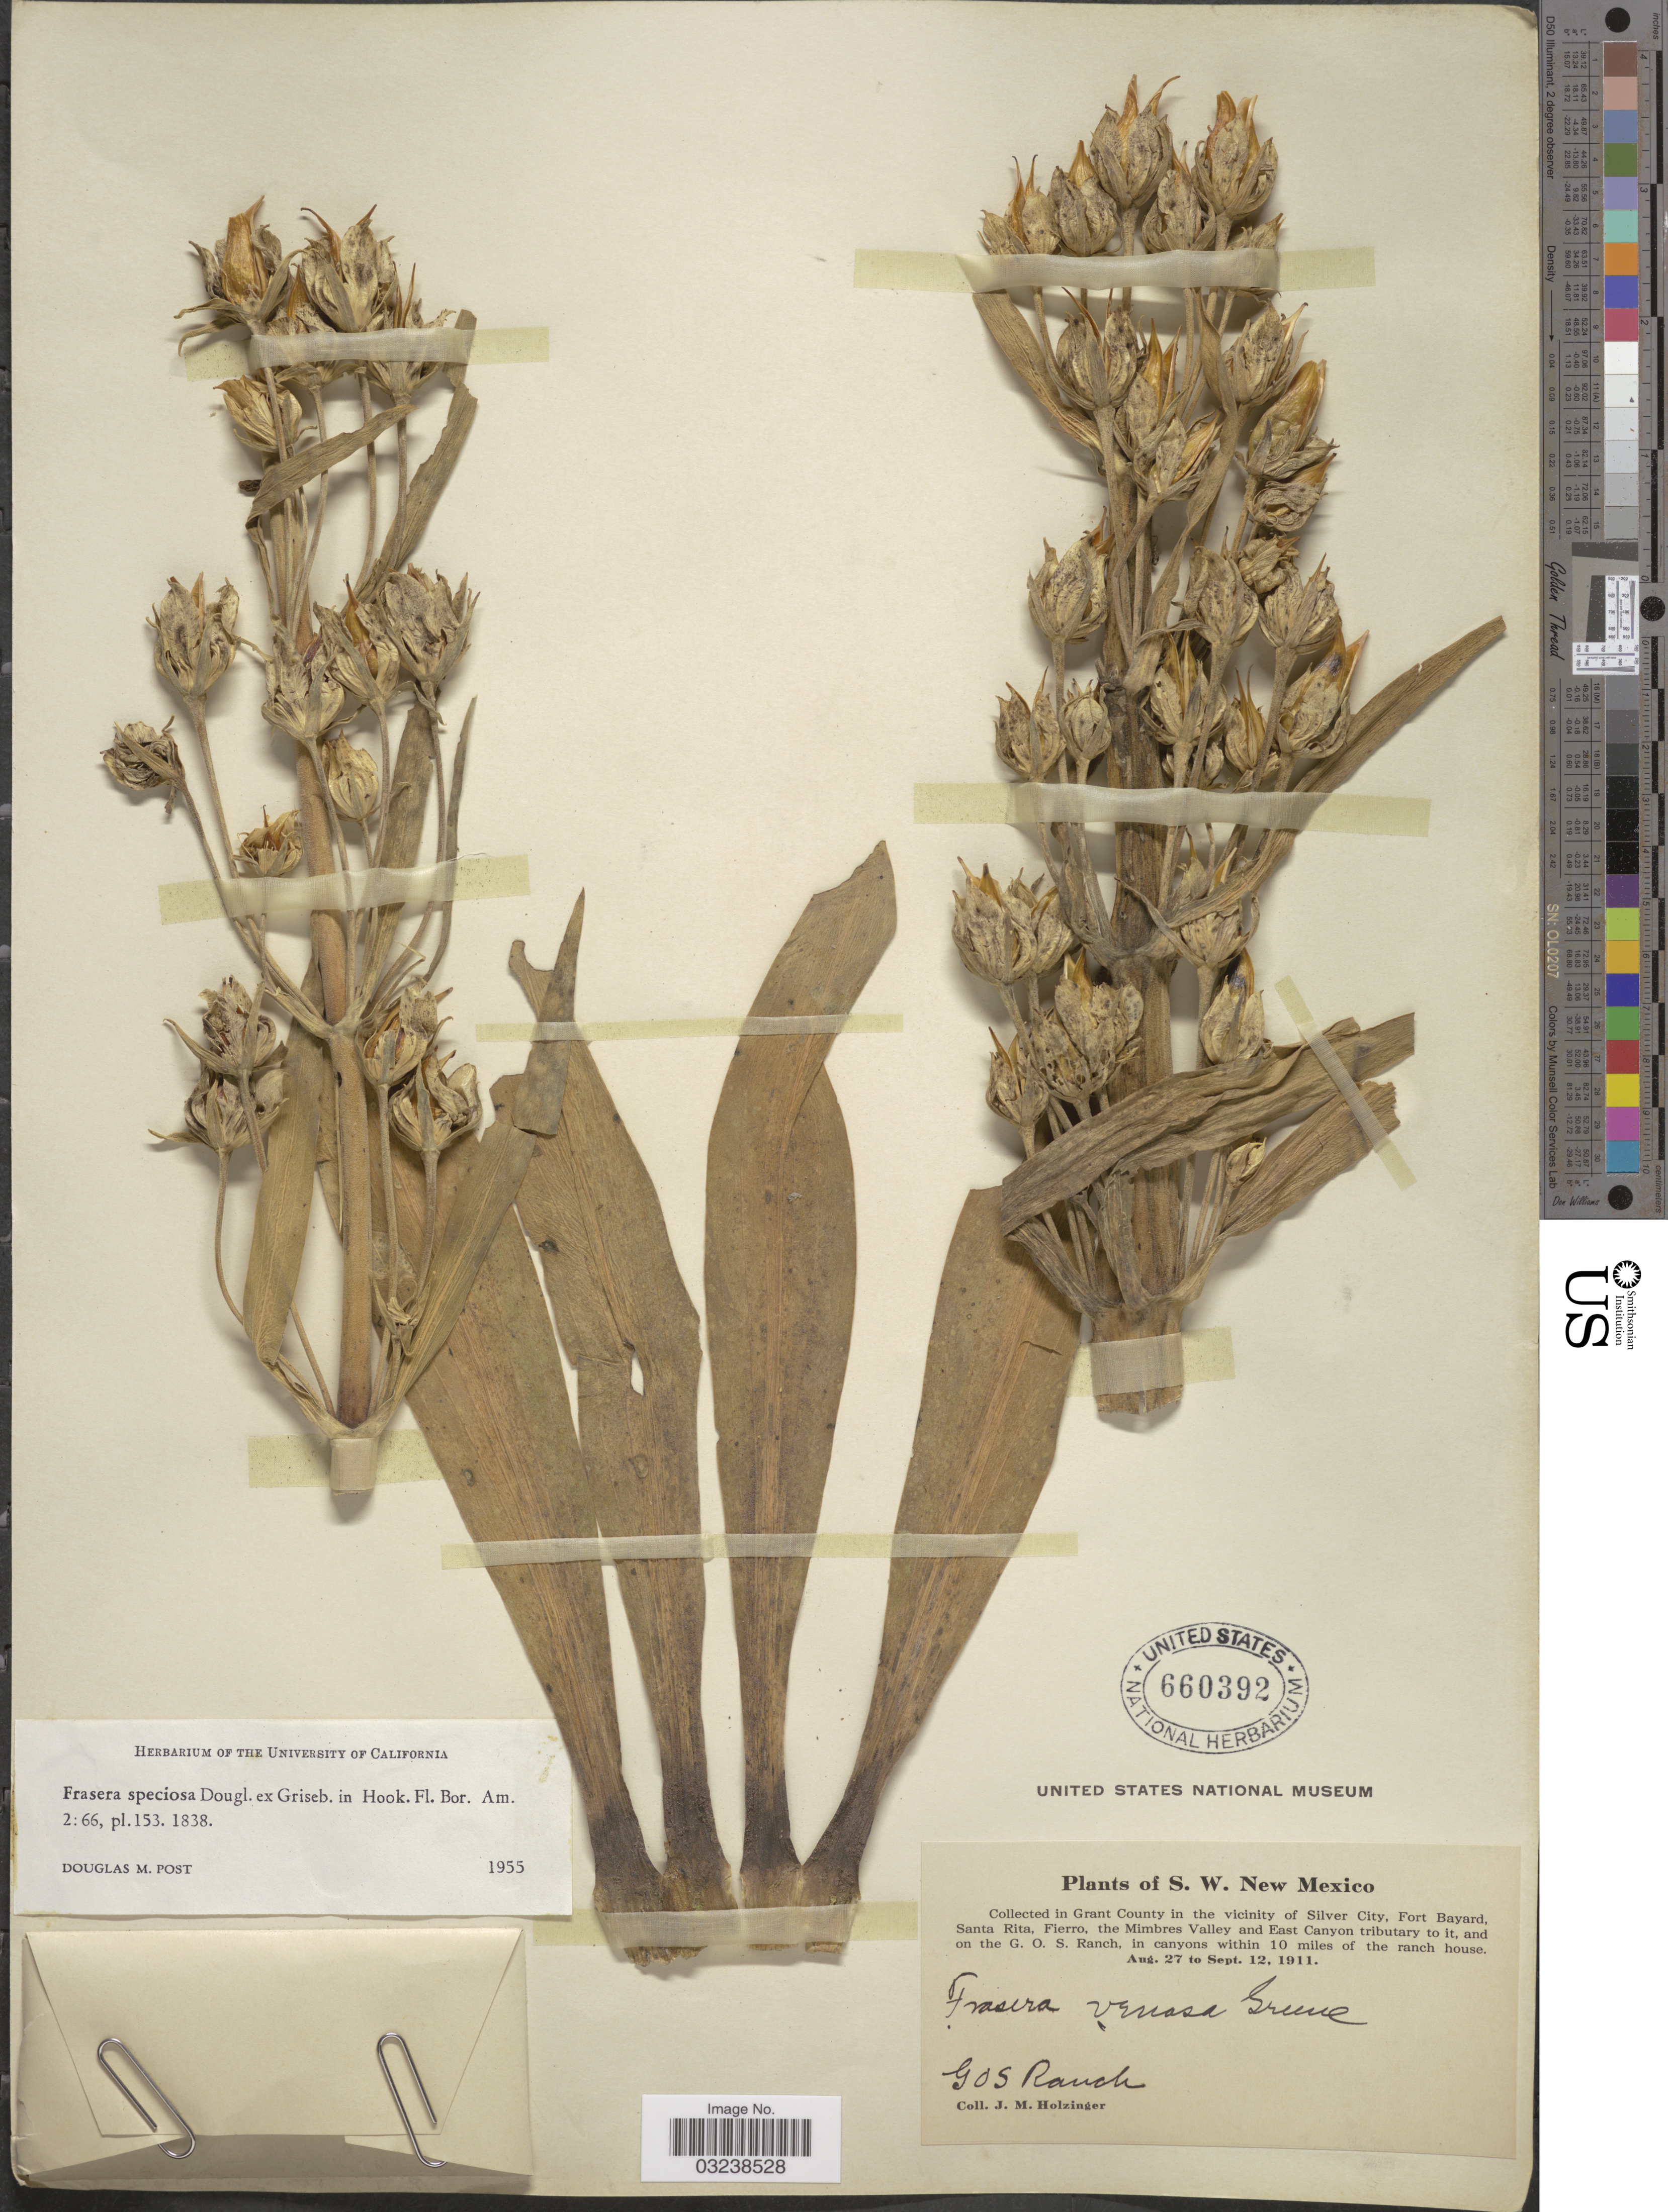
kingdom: Plantae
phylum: Tracheophyta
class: Magnoliopsida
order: Gentianales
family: Gentianaceae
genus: Swertia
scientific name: Swertia radiata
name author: (Kellogg) Kuntze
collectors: J. M. Holzinger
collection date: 1911-08-27/1911-09-12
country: United States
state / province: New Mexico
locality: S.W. New Mexico. In Grant County in the vicinity of Silver City, Fort Bayard, Santa Rita, Fierro, the Mimbres Valley and East Canyon tributary to it, and on the G. O. S. Ranch, in canyons within 10 miles of the ranch house. GOS Ranch.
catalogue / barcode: US 660392